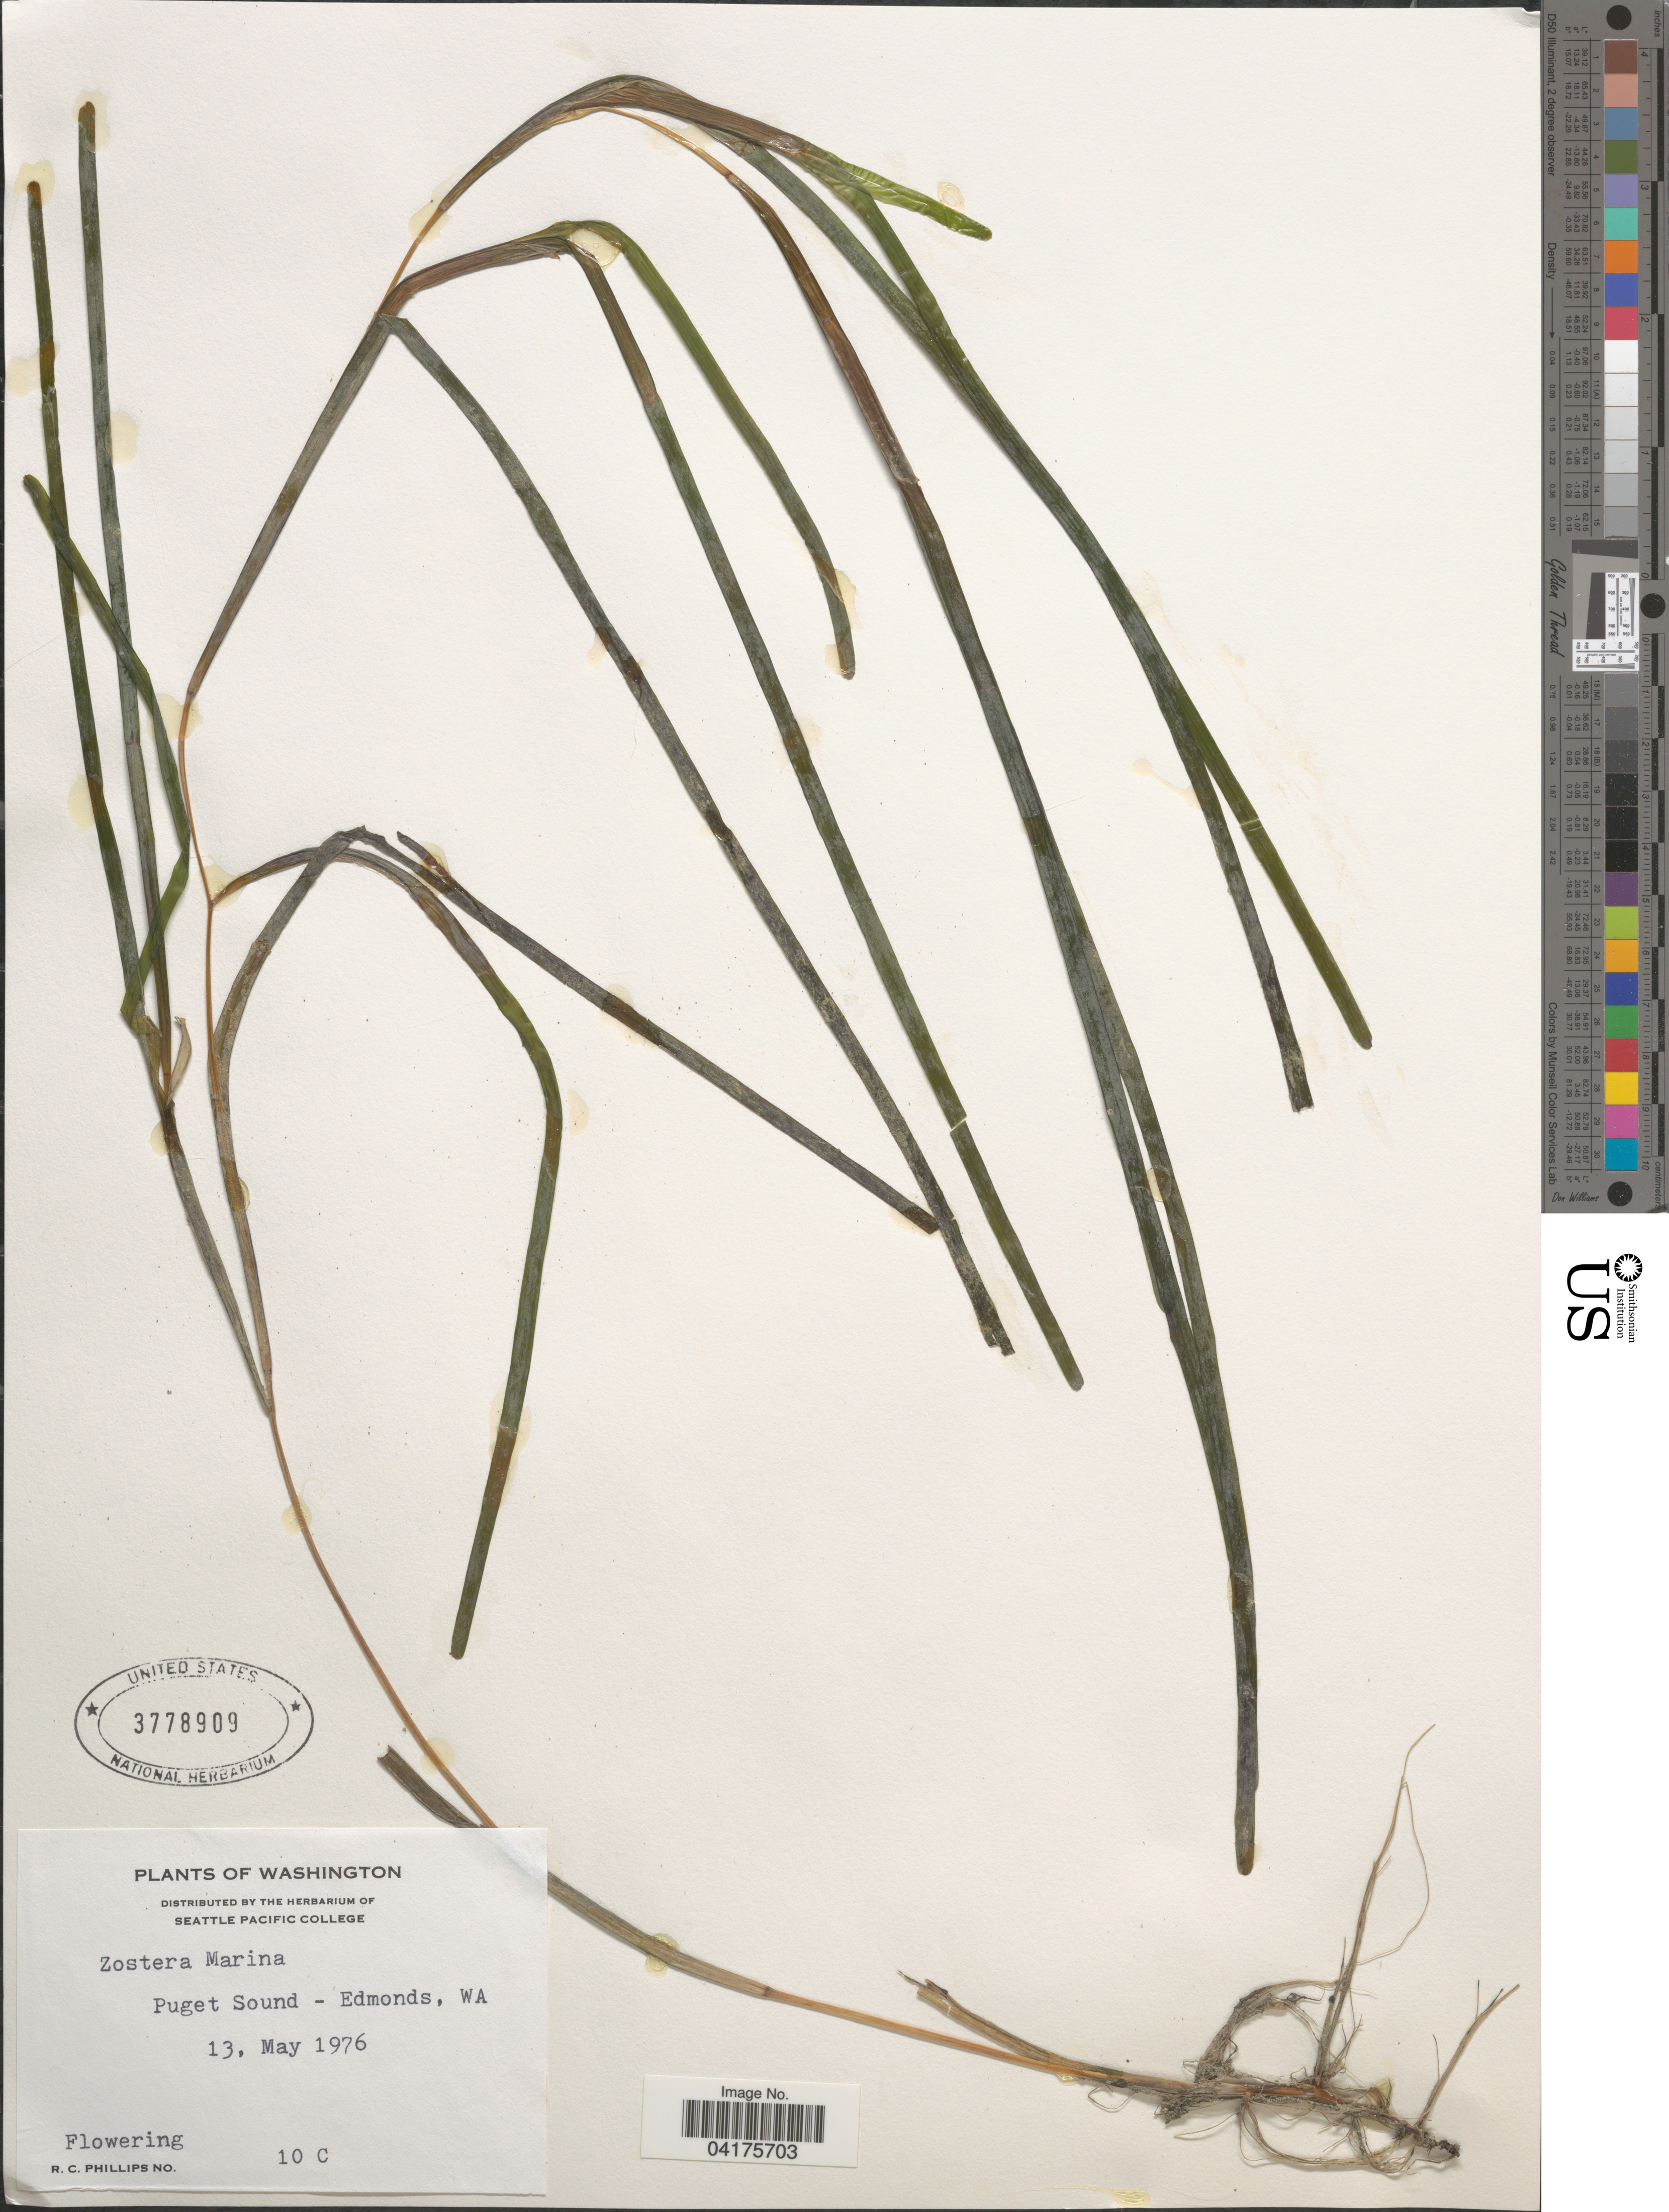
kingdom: Plantae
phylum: Tracheophyta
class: Liliopsida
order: Alismatales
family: Zosteraceae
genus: Zostera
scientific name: Zostera marina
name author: L.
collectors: R. C. Phillips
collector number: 10C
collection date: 1976-05-13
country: United States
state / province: Washington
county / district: King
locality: Puget Sound - Edmonds.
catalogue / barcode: US 3778909